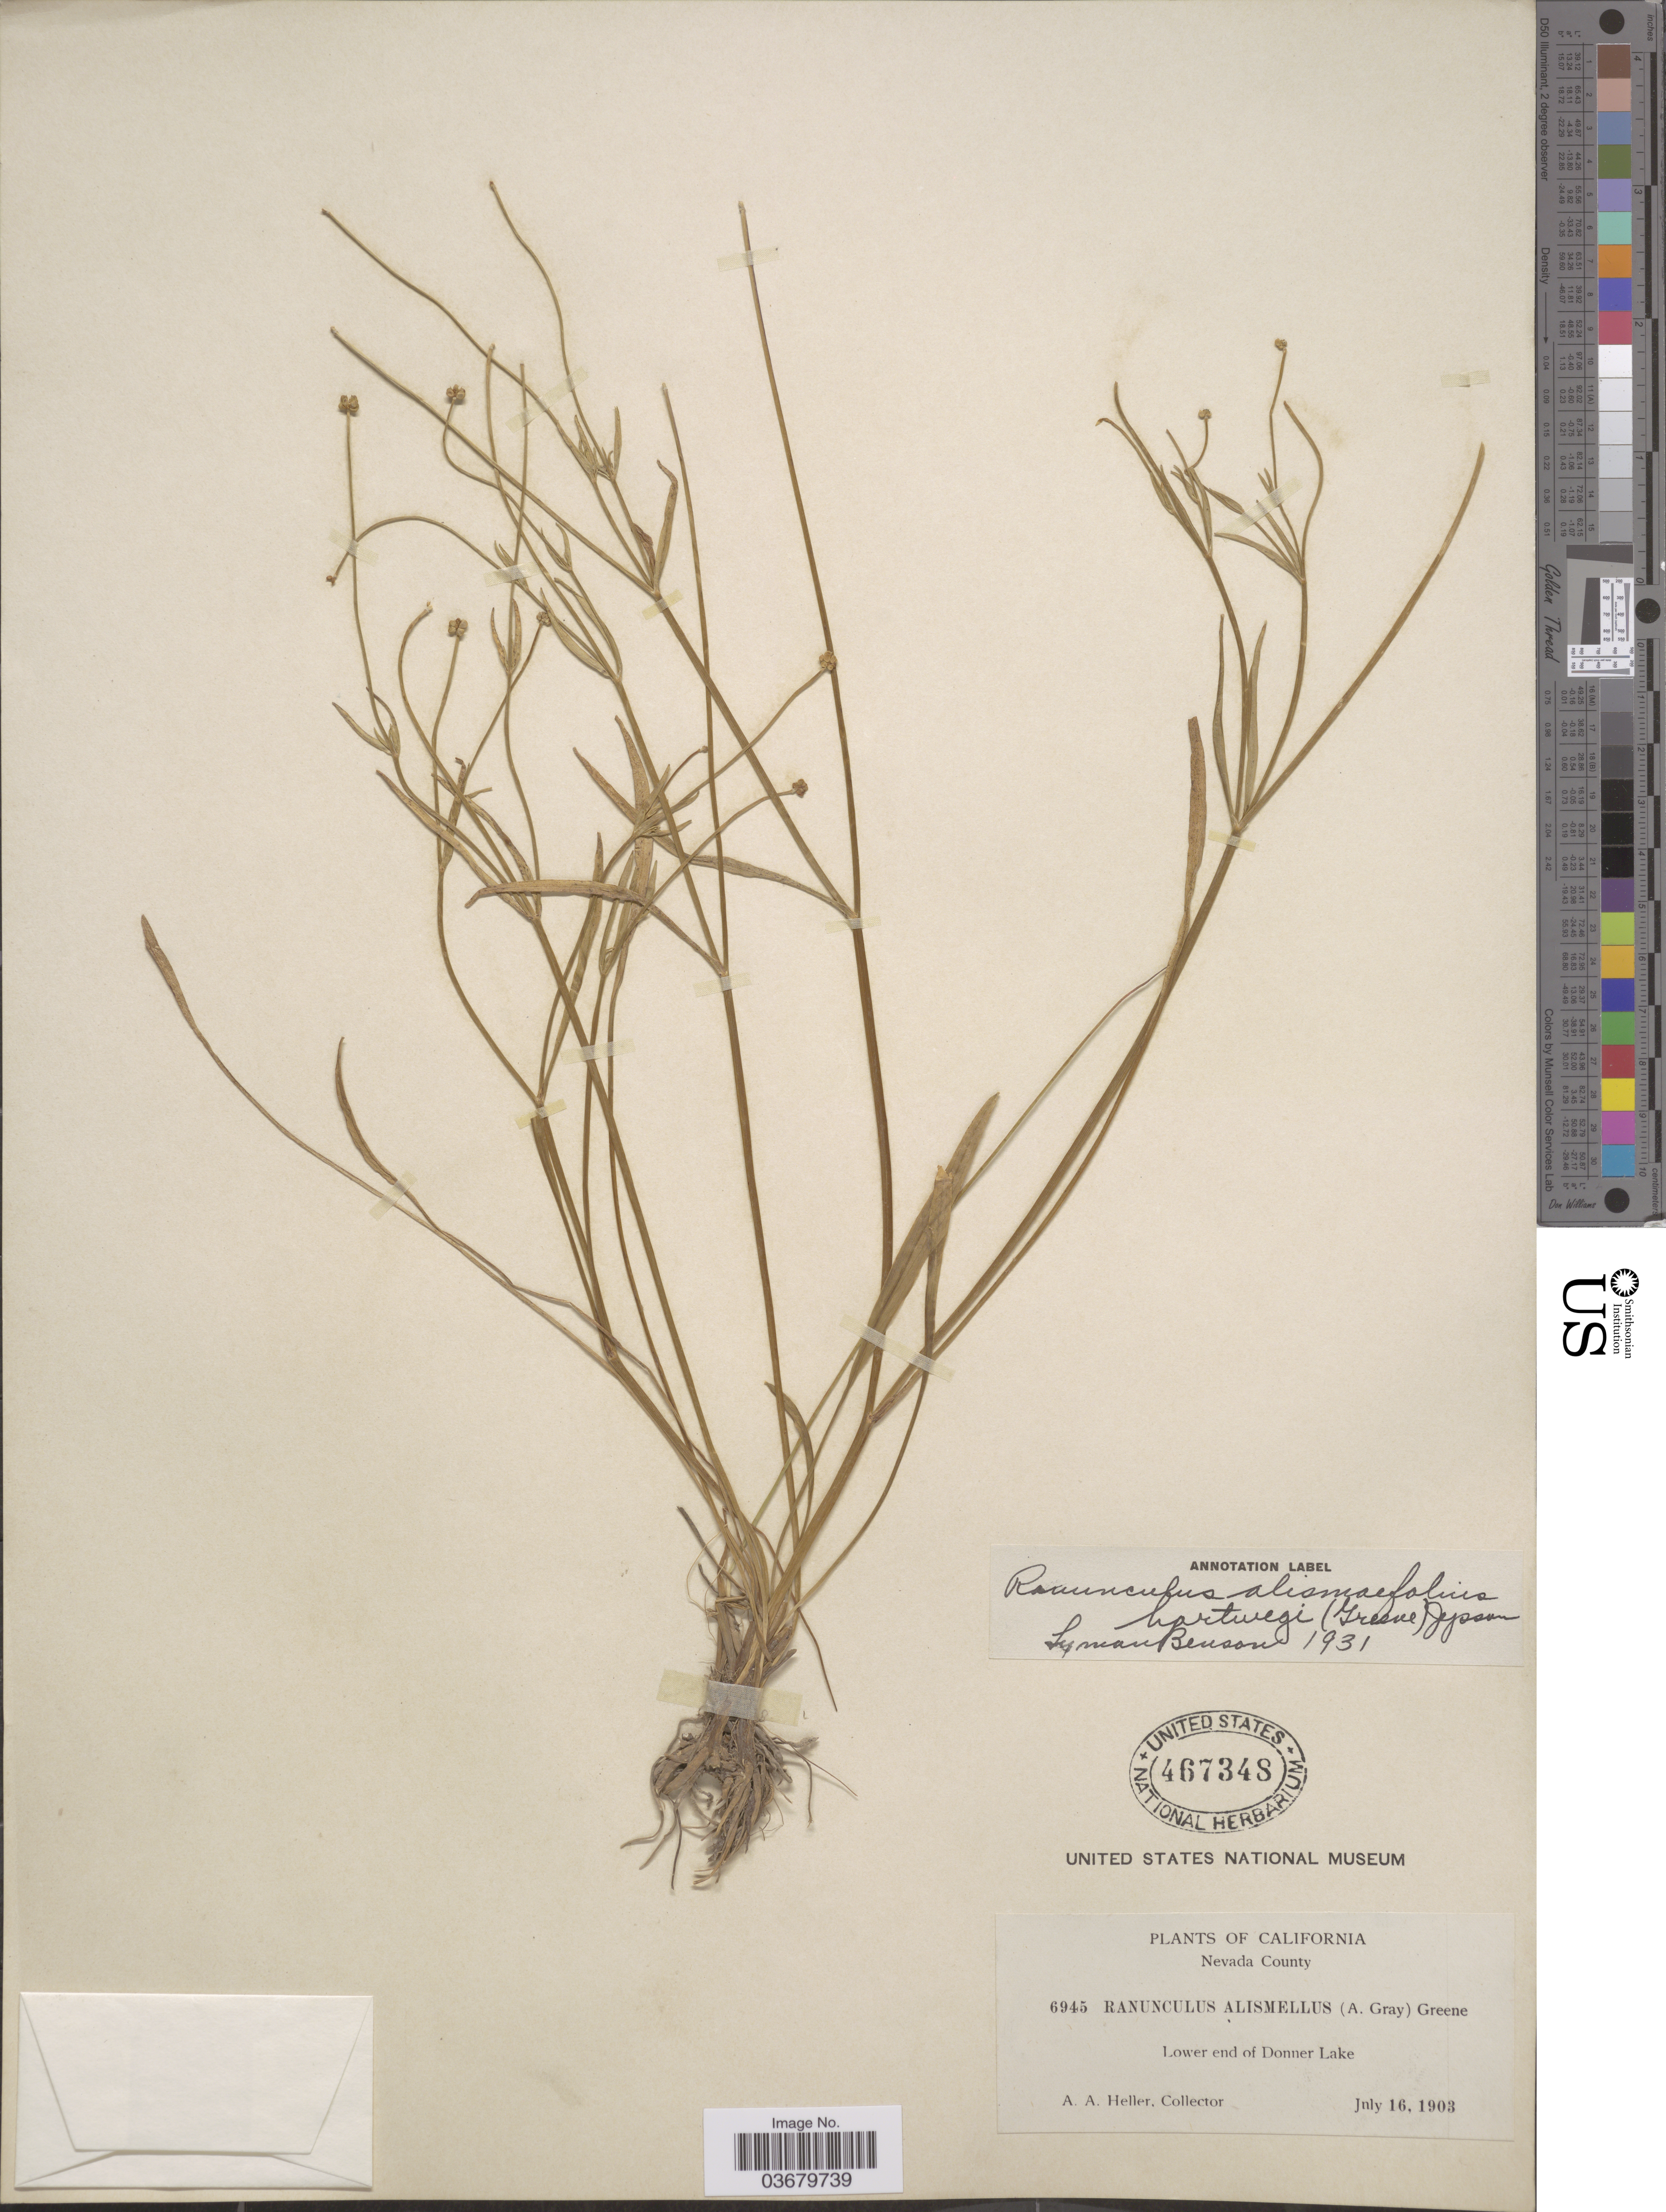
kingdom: Plantae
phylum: Tracheophyta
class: Magnoliopsida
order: Ranunculales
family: Ranunculaceae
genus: Ranunculus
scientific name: Ranunculus alismifolius var. hartwegii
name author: (Greene) Jeps.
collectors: A. A. Heller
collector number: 6945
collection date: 1903-07-16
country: United States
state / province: California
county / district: Nevada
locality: Nevada County. Lower end of Donner Lake.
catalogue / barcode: US 467348